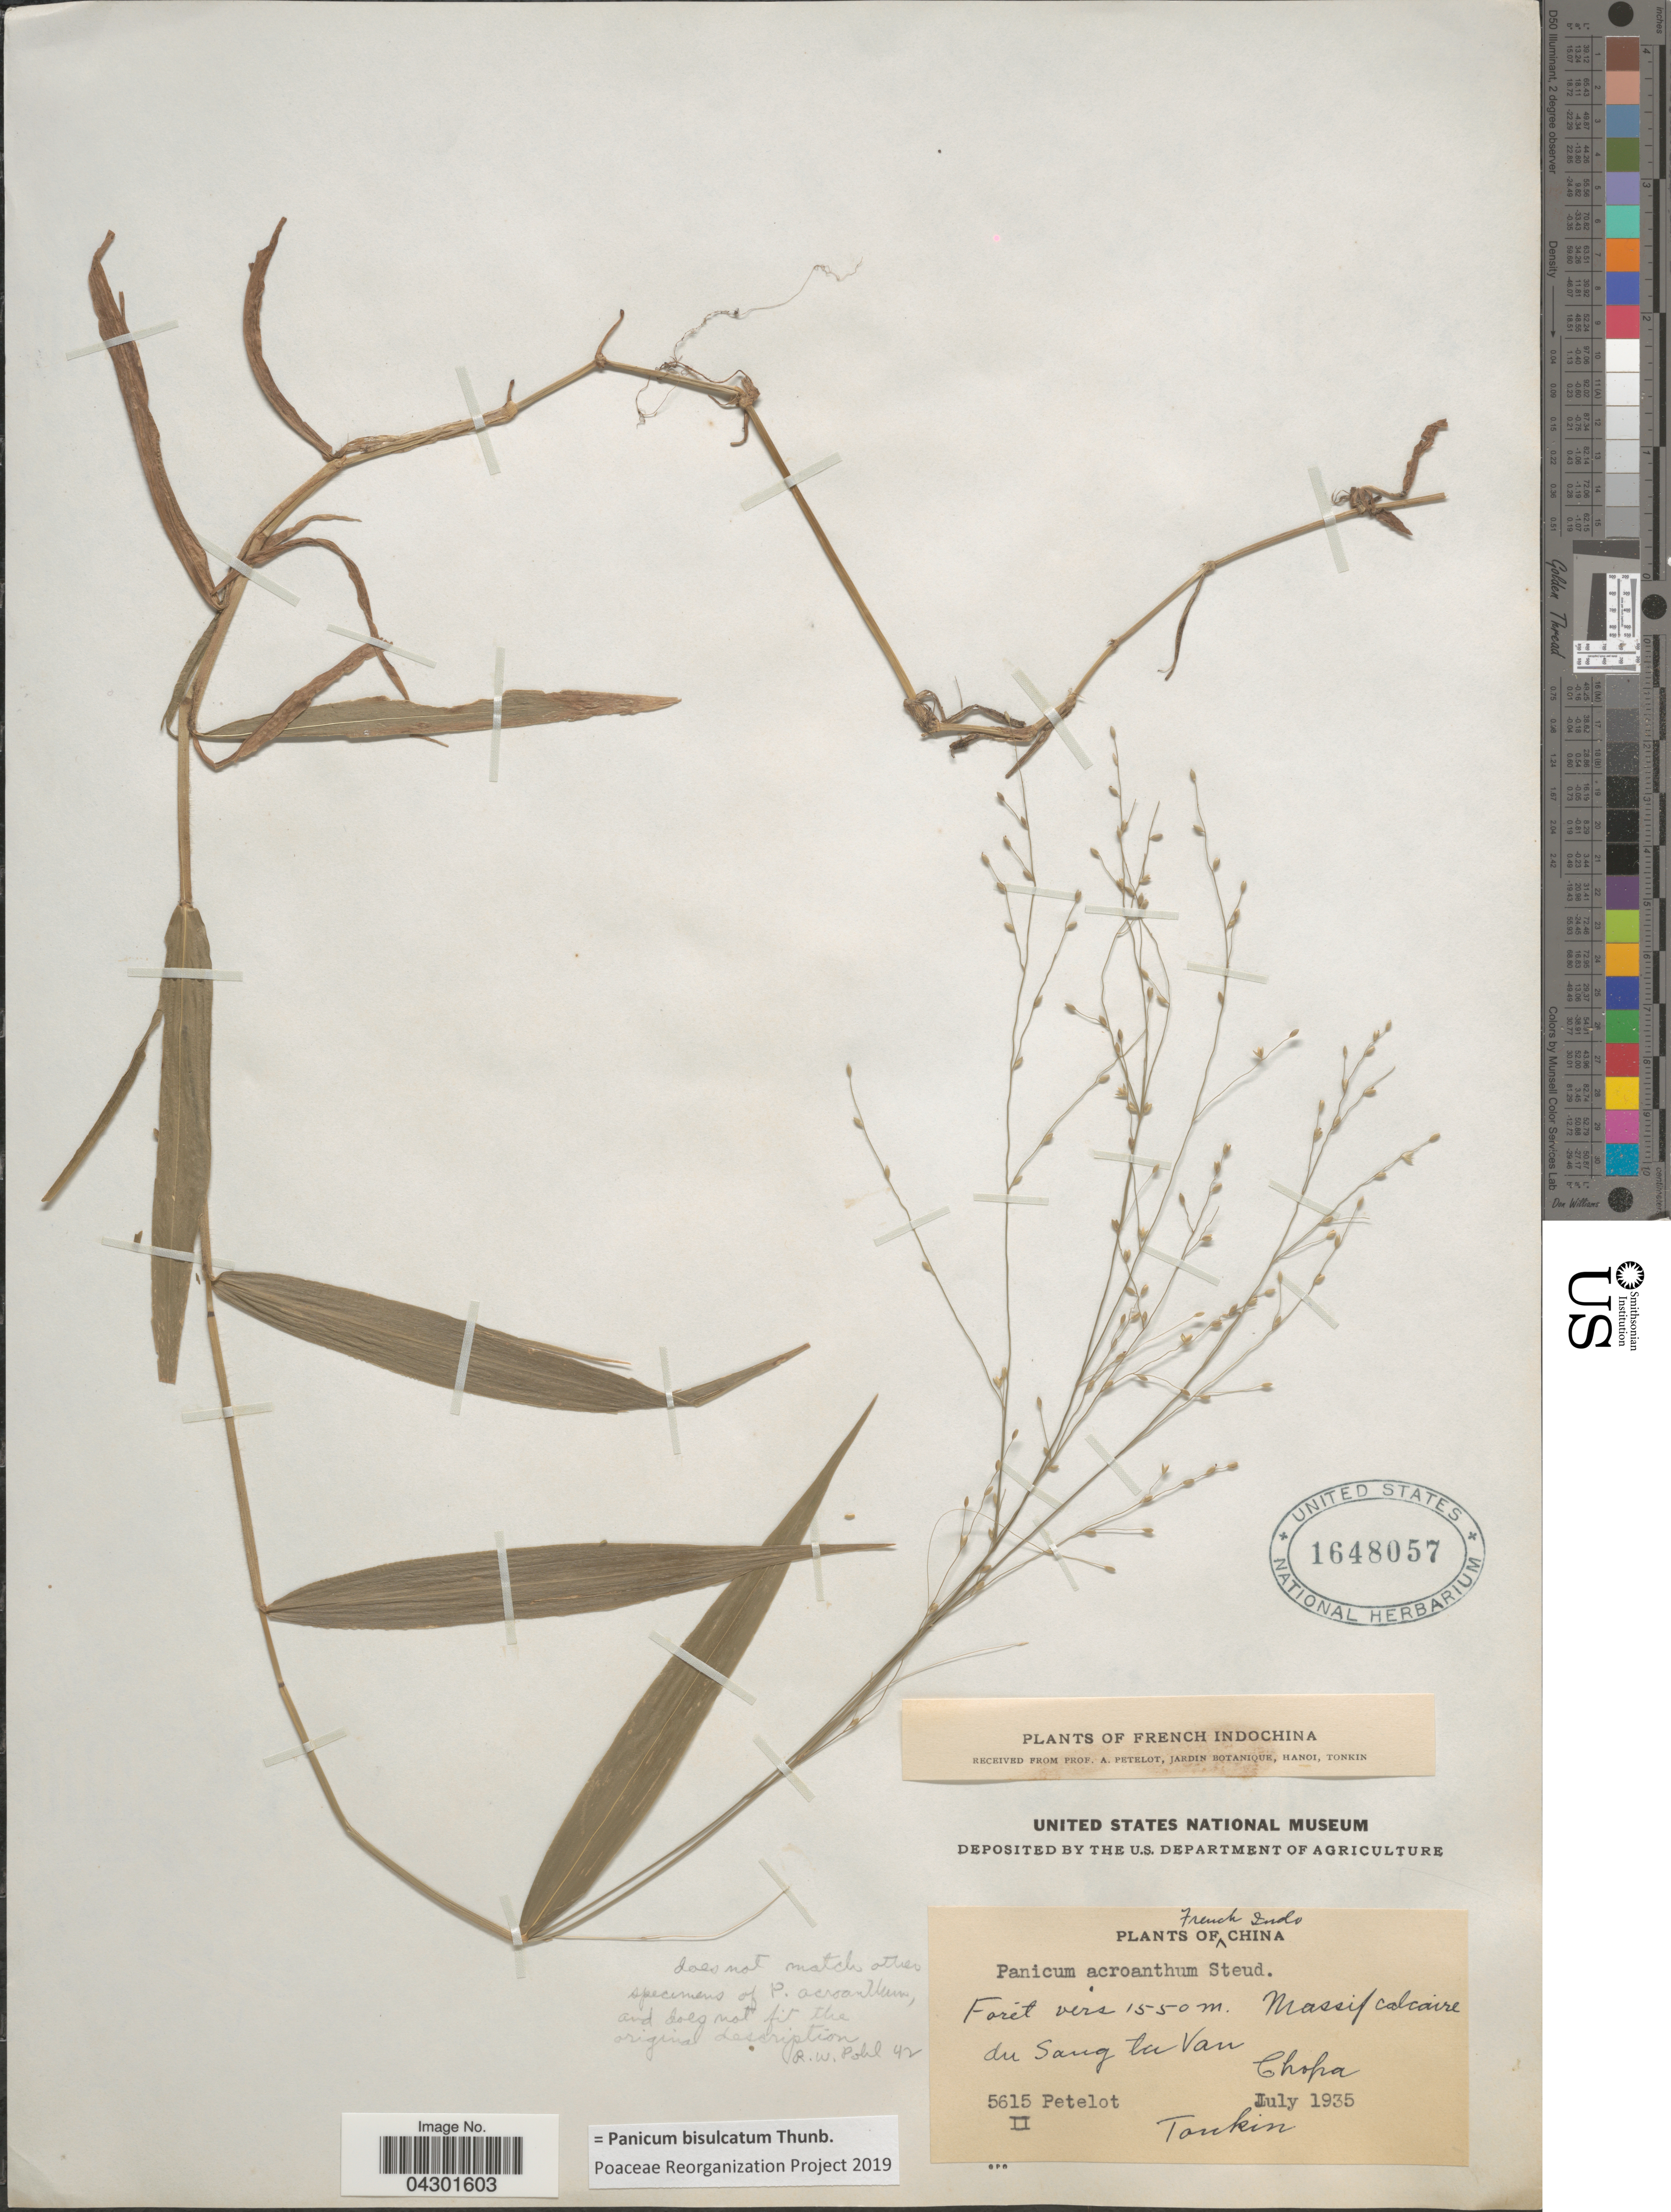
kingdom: Plantae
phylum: Tracheophyta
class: Liliopsida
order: Poales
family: Poaceae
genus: Panicum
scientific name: Panicum bisulcatum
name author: Thunb.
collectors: Pételot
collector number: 5615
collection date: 1935-07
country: Vietnam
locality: French Indochina. Massif calcaire du Sang ta Van. Chopa. Tonkin.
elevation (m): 1550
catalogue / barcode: US 1648057